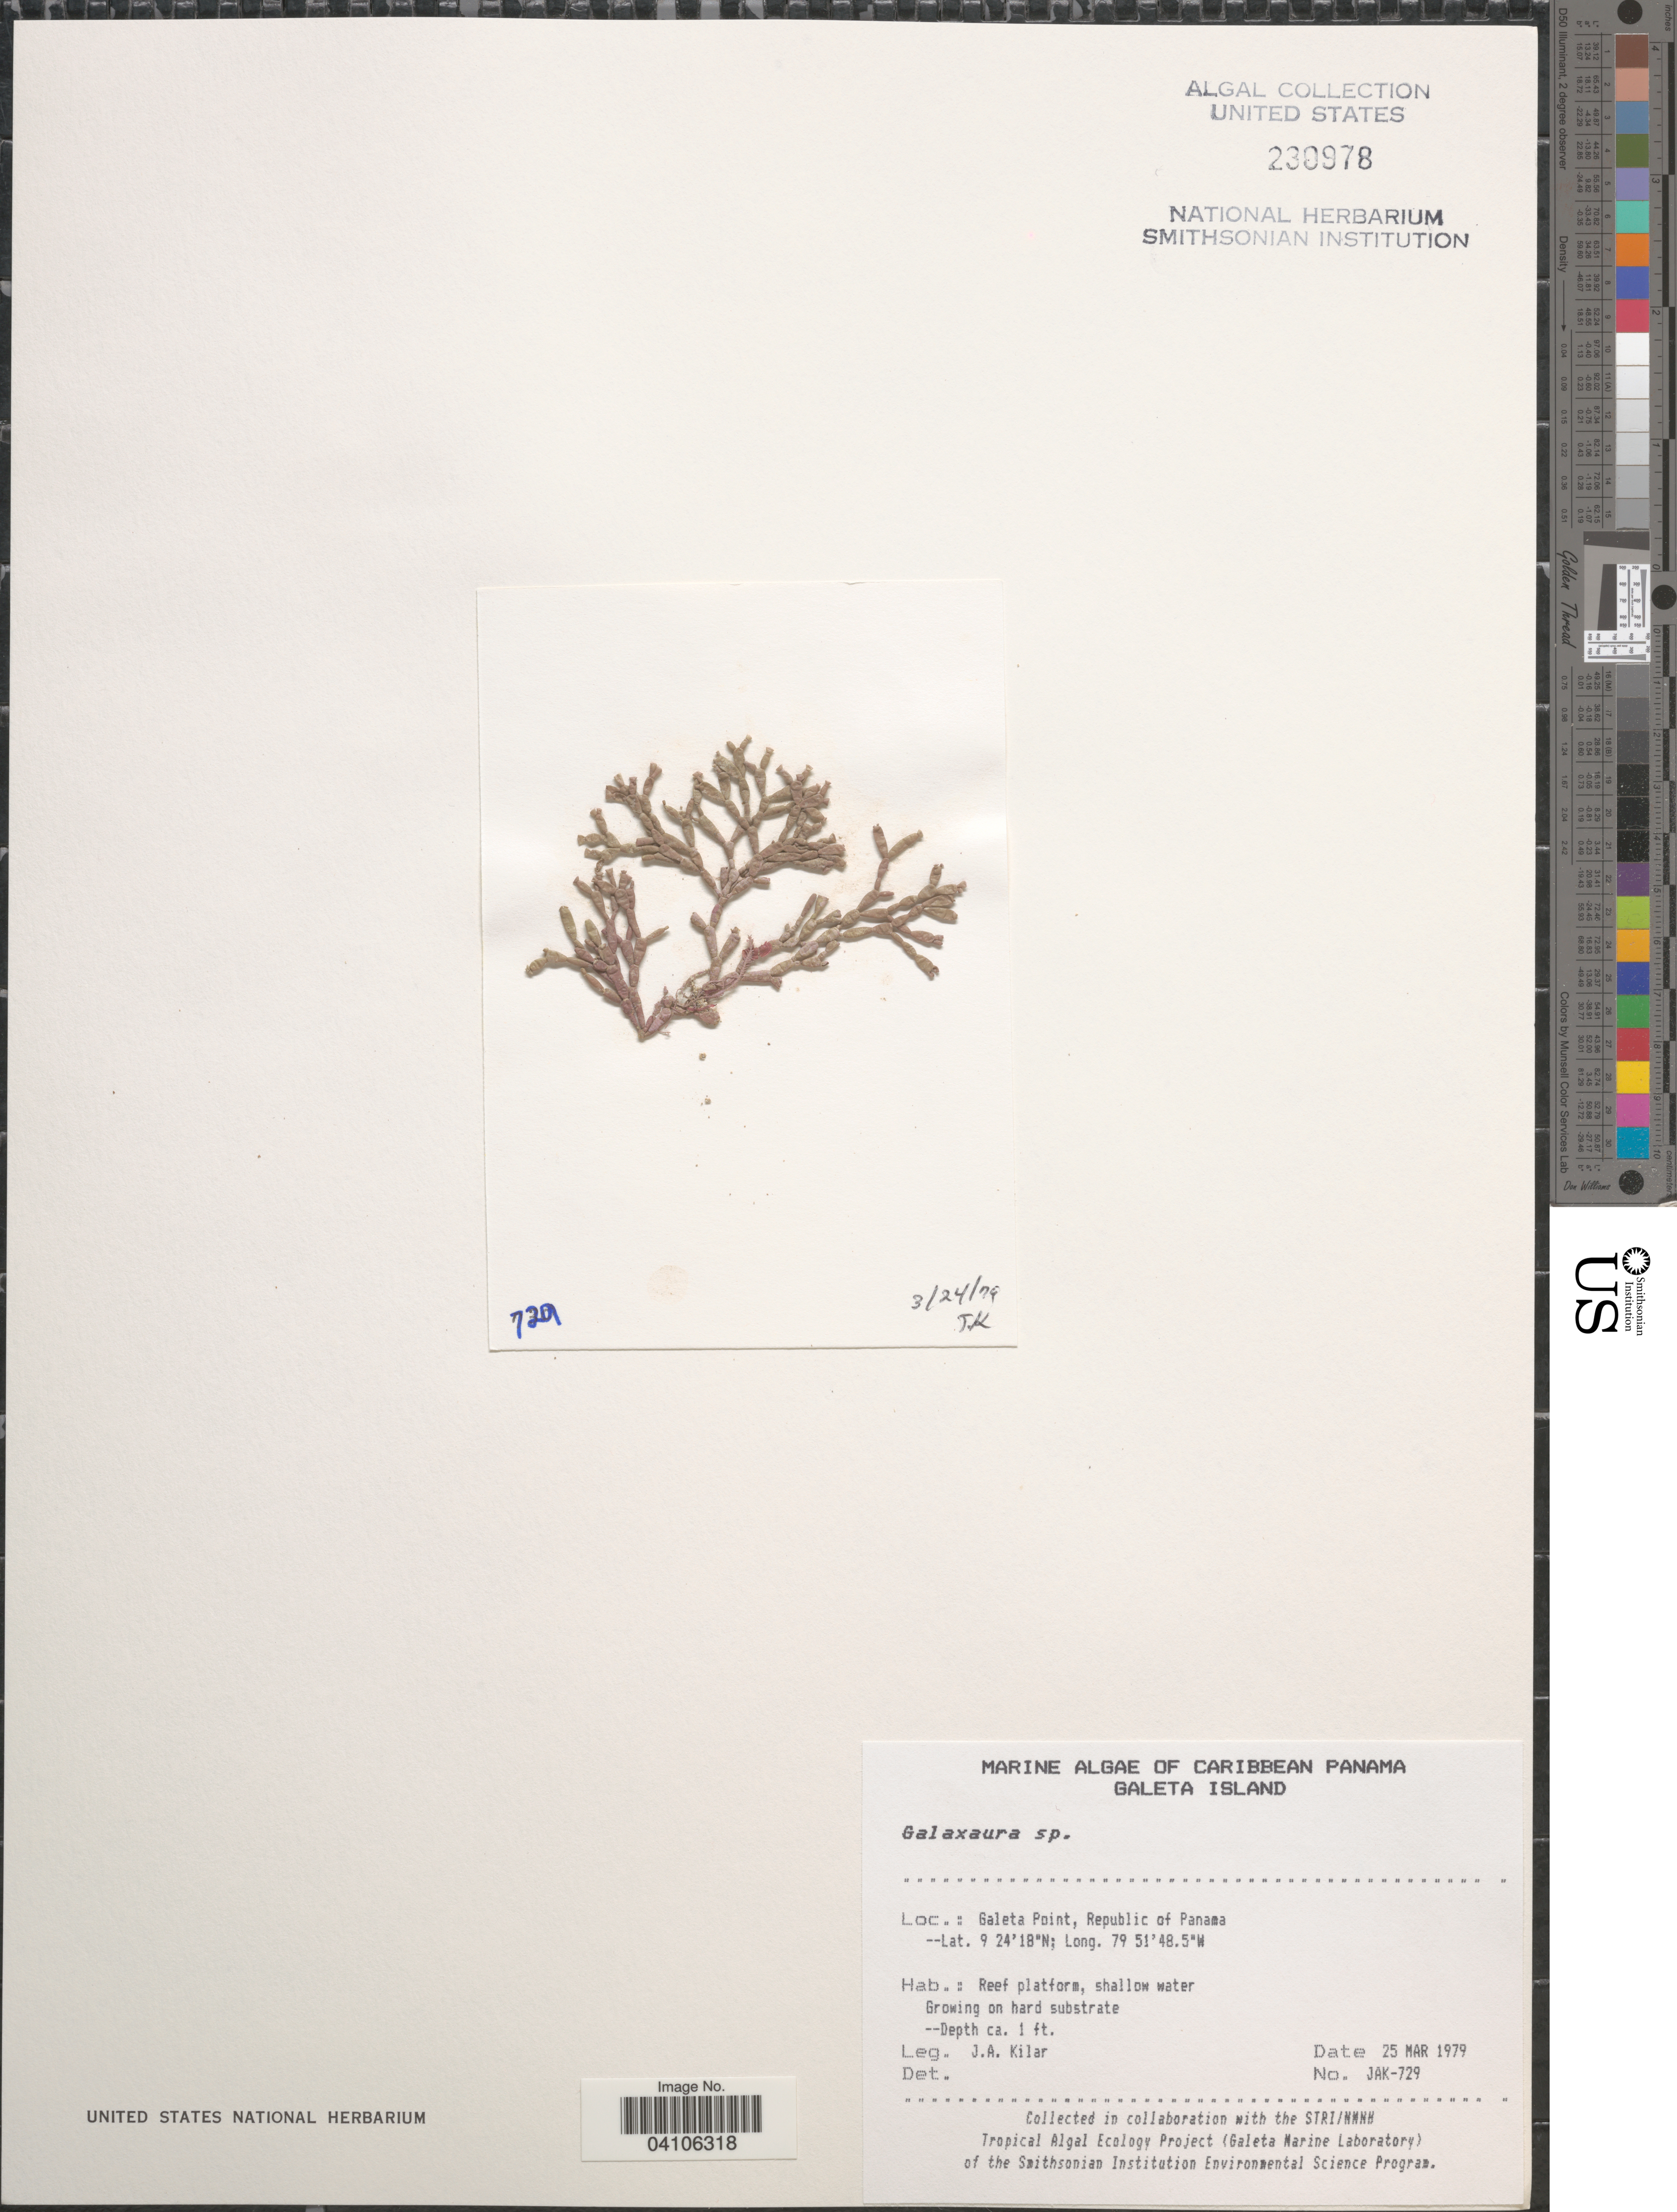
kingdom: Plantae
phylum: Rhodophyta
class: Florideophyceae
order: Nemaliales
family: Galaxauraceae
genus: Galaxaura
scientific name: Galaxaura sp.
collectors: J. A. Kilar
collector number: JAK-729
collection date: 1979-03-25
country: Panama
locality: Caribbean Panama. Galeta Island. Galeta Point, Republic of Panama.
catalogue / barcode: US 230978